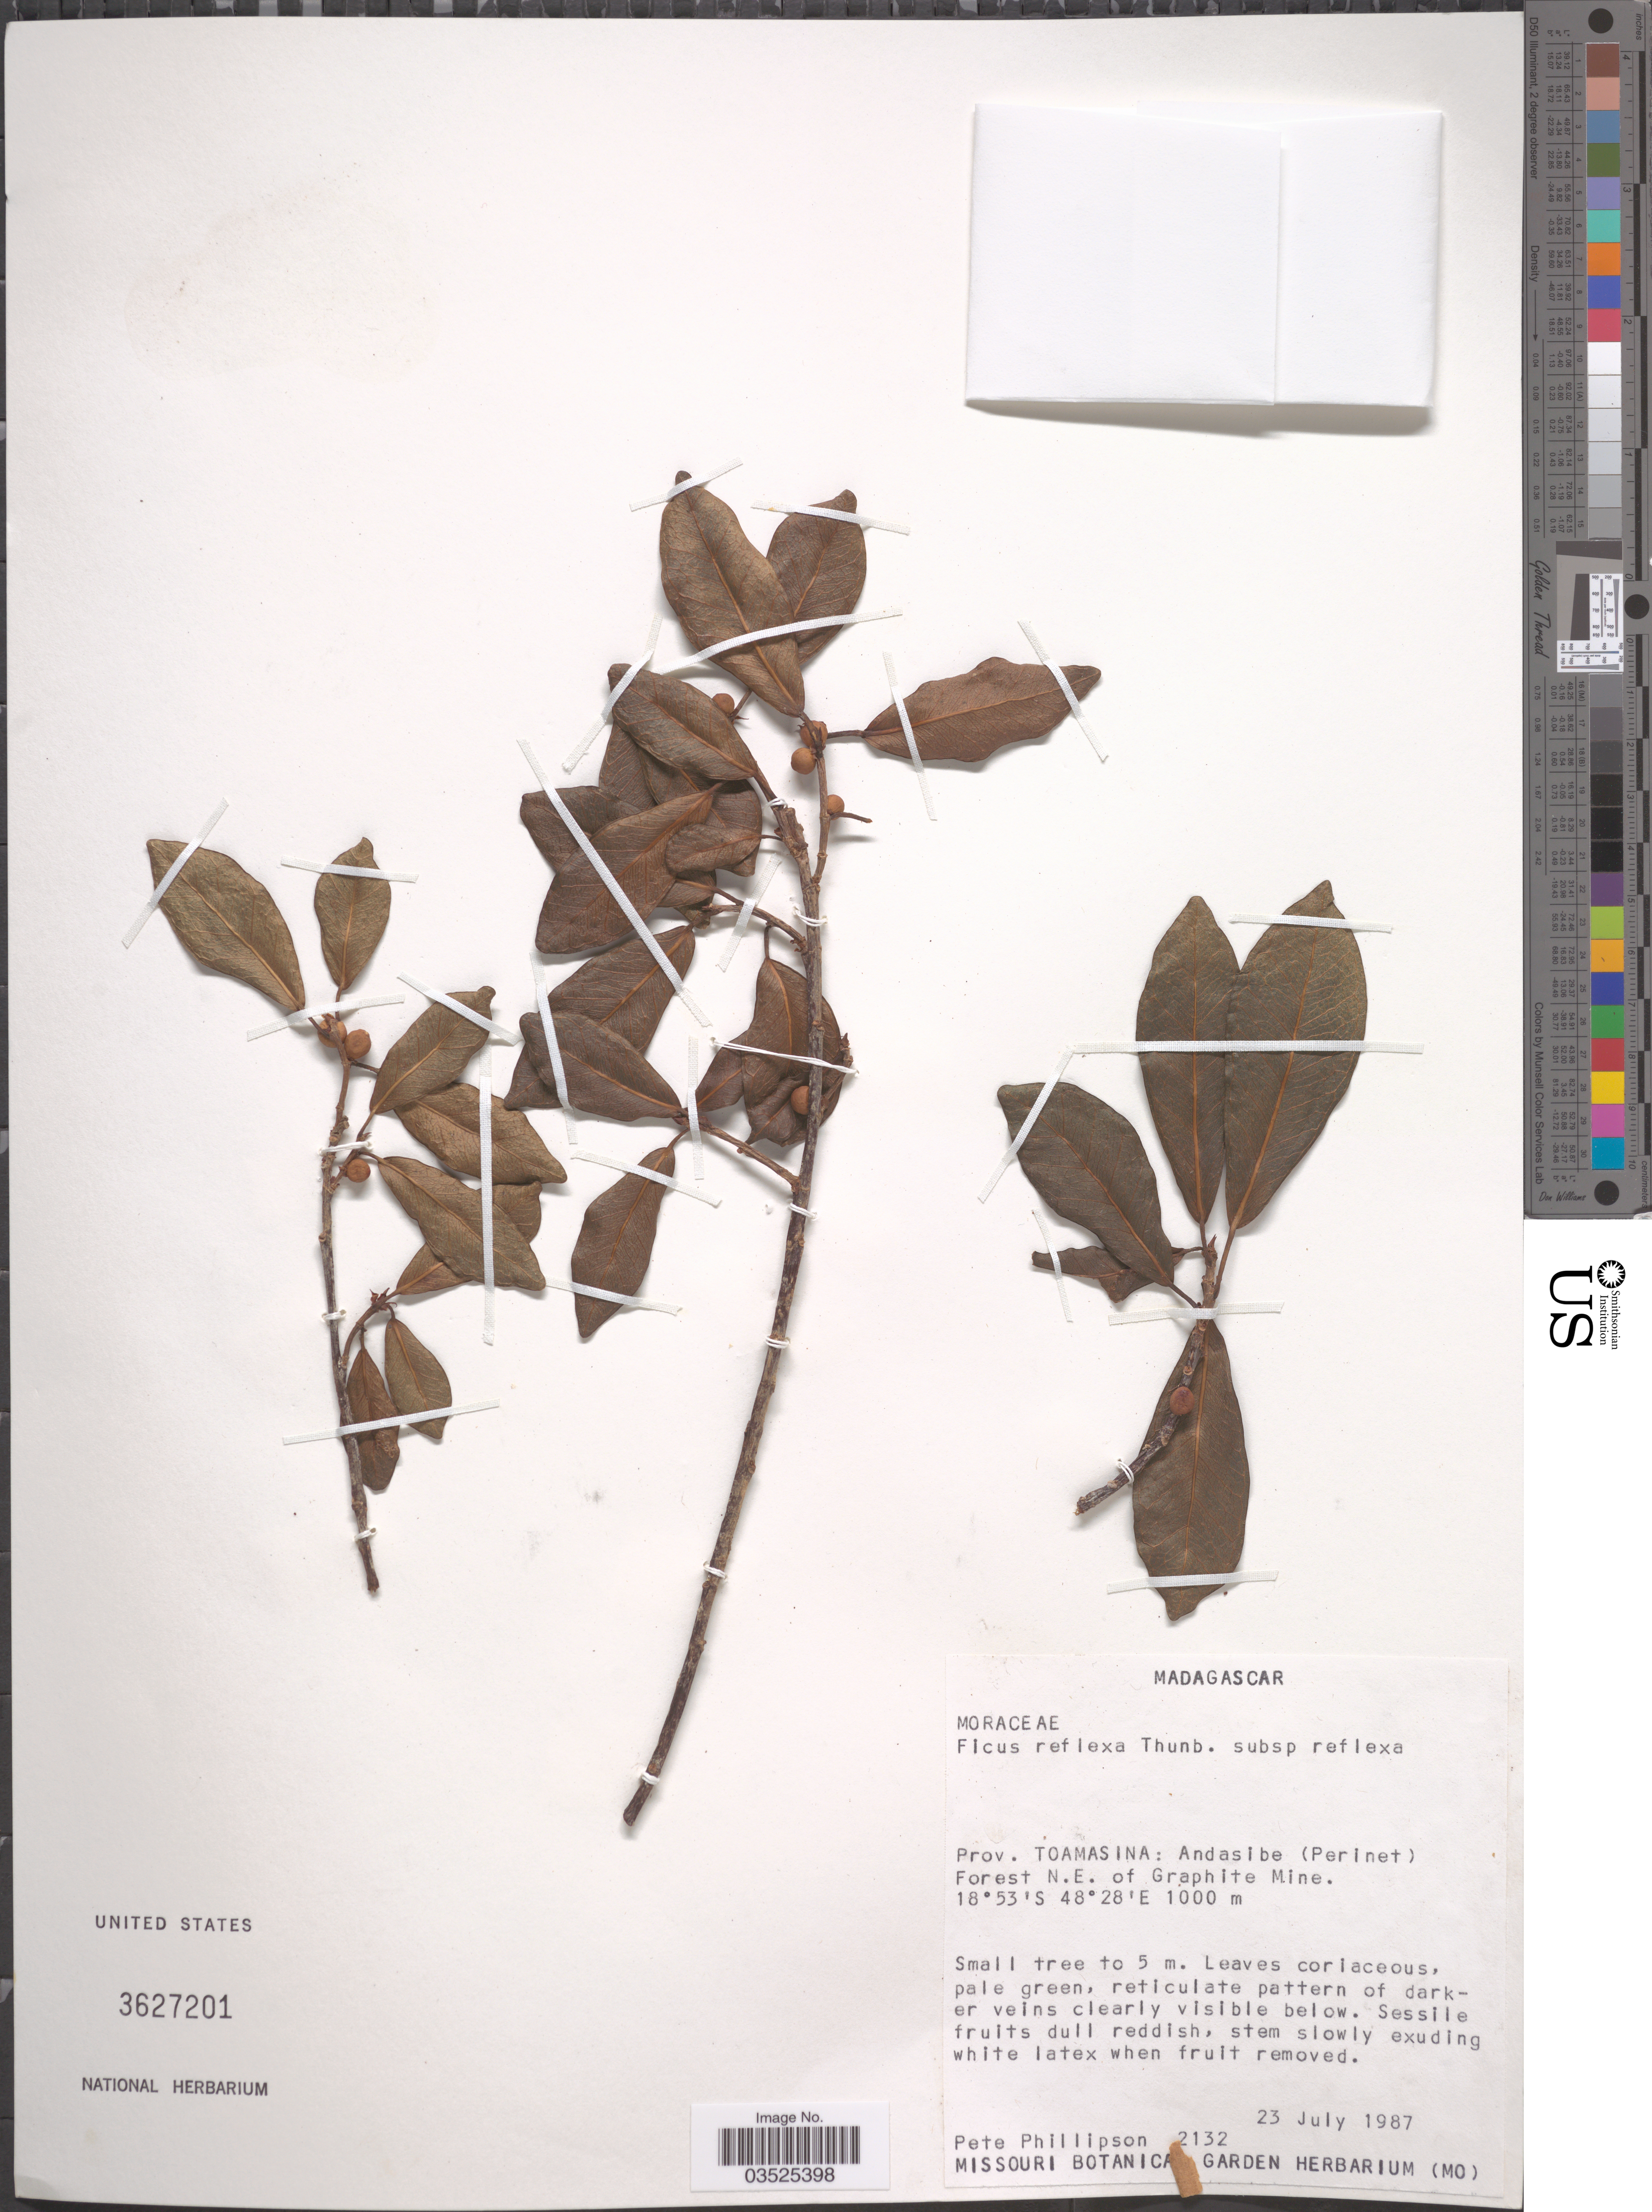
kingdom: Plantae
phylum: Tracheophyta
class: Magnoliopsida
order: Rosales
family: Moraceae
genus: Ficus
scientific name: Ficus reflexa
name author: Thunb.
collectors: P. B. Phillipson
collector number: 2132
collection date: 1987-07-23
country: Madagascar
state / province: Alaotra Mangoro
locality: Prov. Toamasina: Andasibe (Perinet) Forest N.E. of Graphite Mine.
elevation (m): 1000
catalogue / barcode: US 3627201